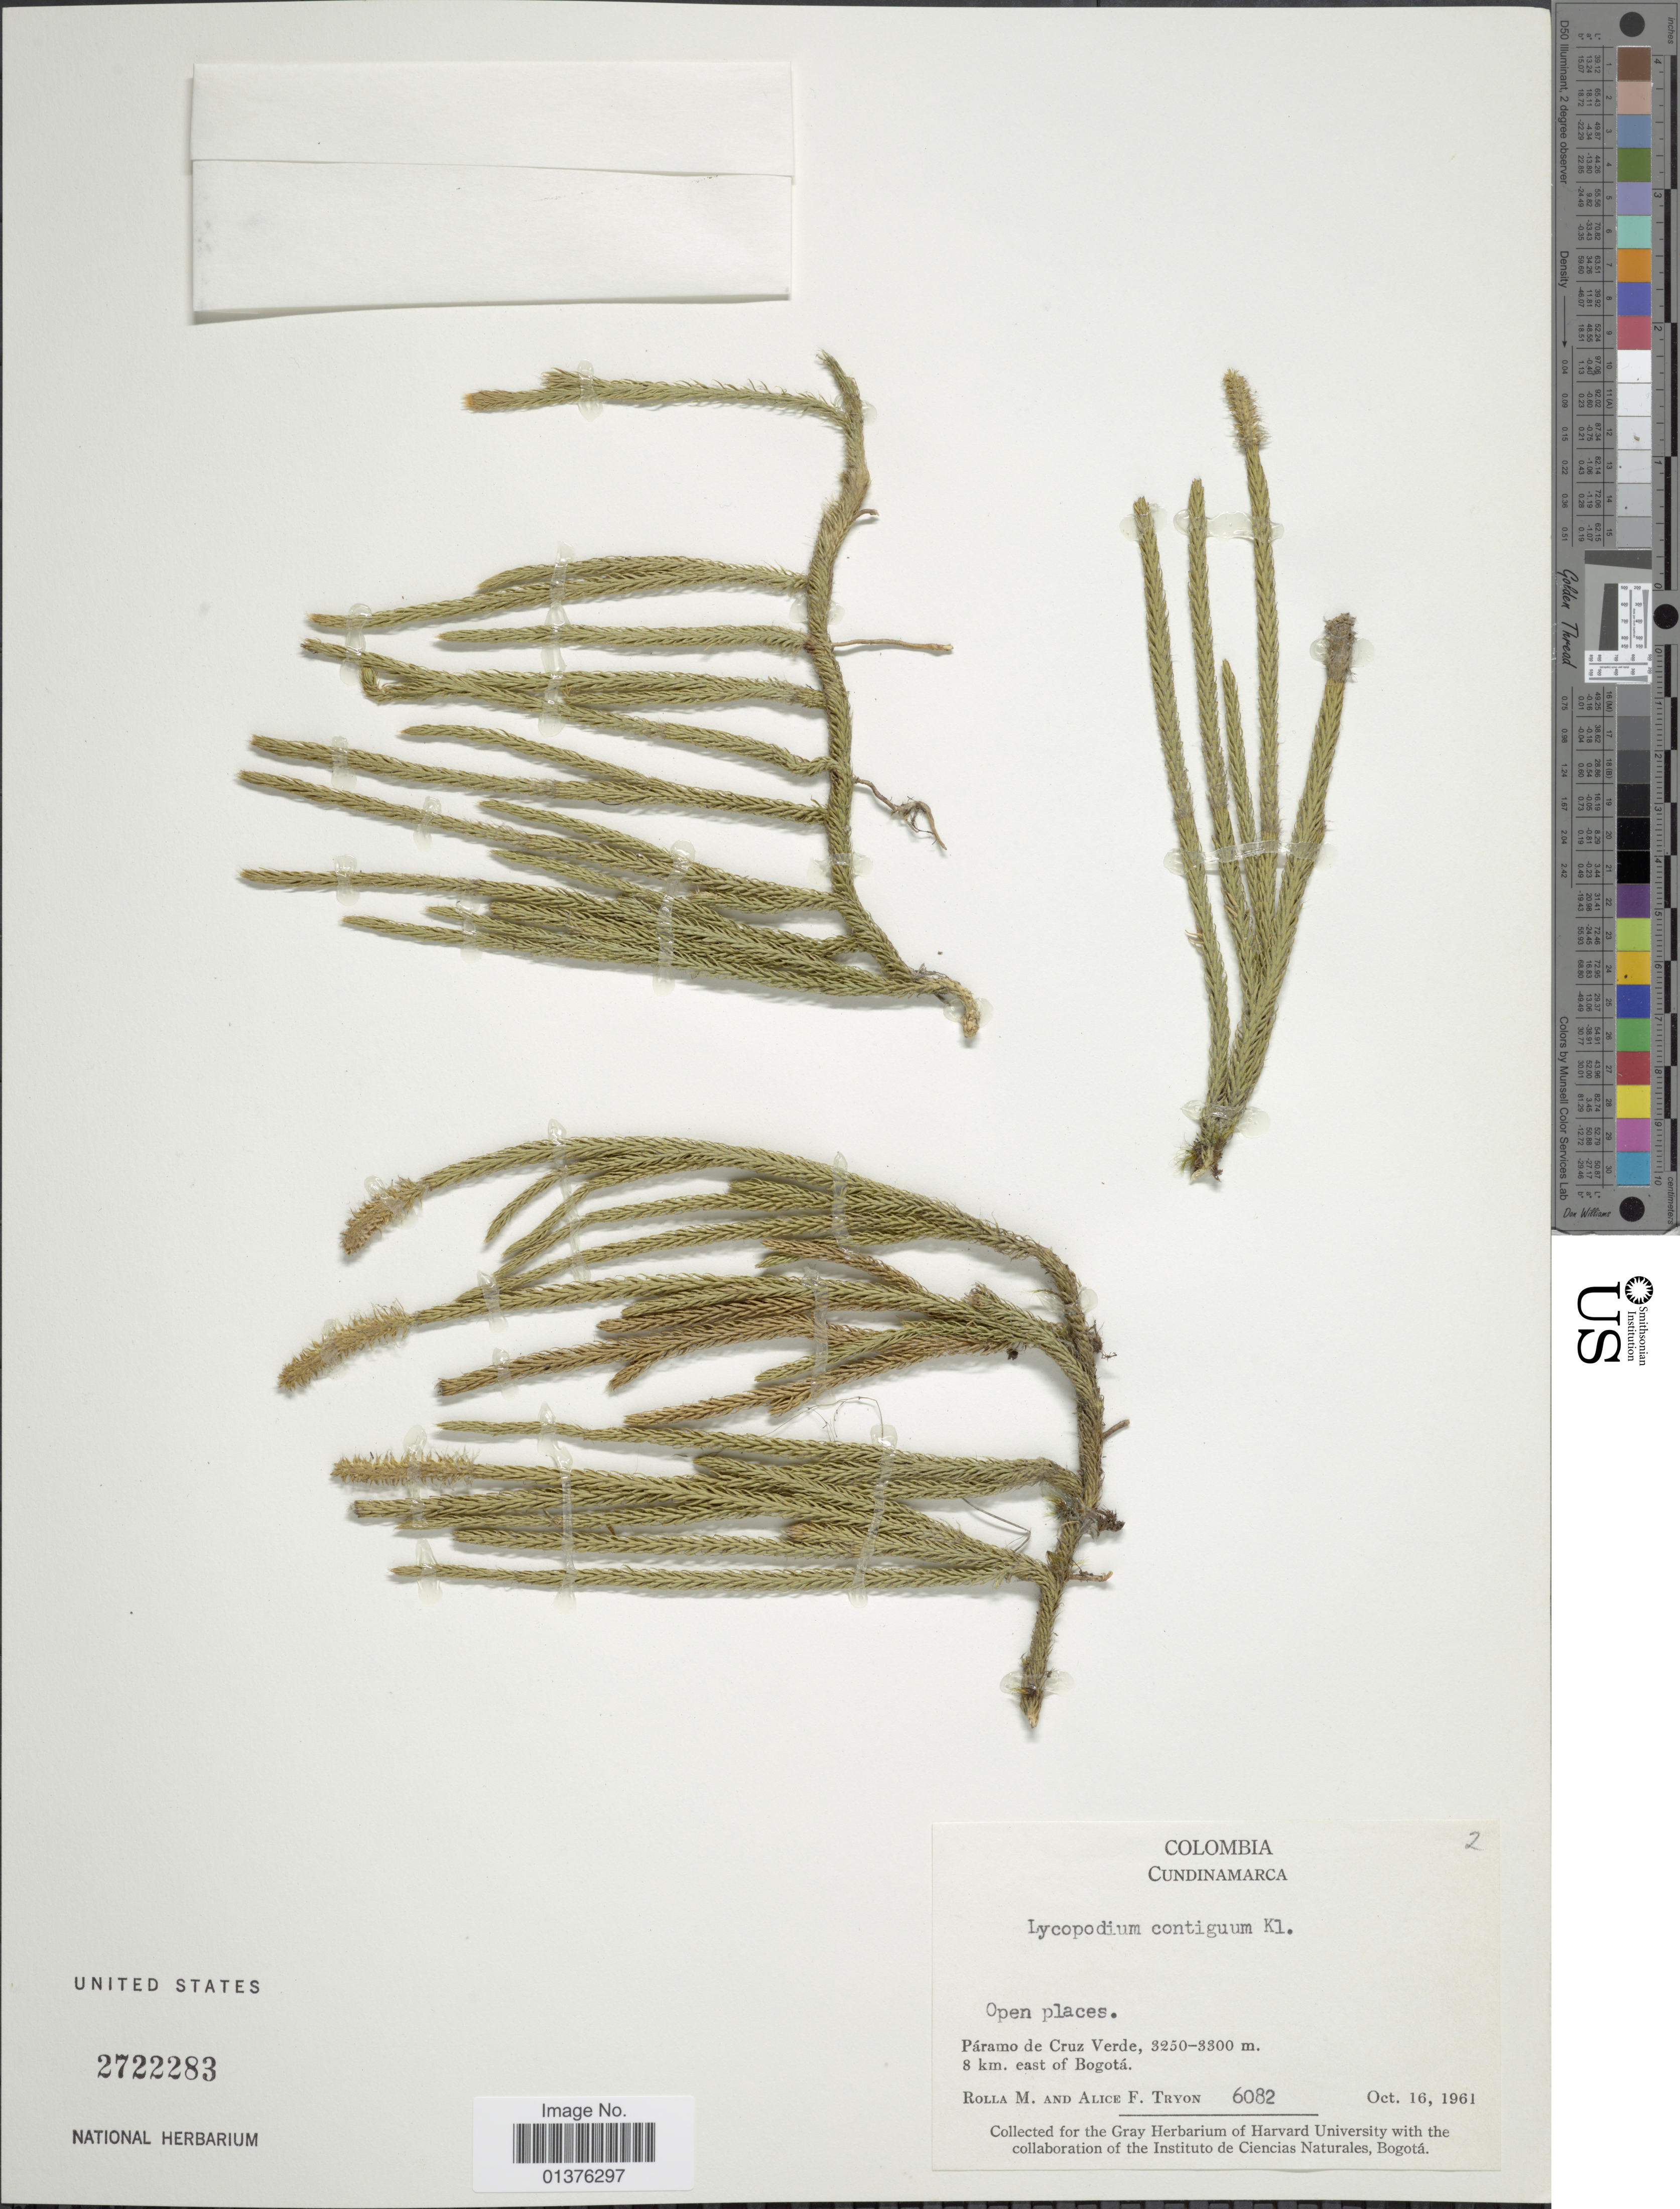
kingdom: Plantae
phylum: Tracheophyta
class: Lycopodiopsida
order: Lycopodiales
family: Lycopodiaceae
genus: Lycopodium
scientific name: Lycopodium clavatum subsp. contiguum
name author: (Klotzsch) B. Øllg.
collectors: M. Rolla & A. F. Tryon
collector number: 6082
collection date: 1961-10-16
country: Colombia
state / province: Cundinamarca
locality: Páramo de Cruz Verde, 8km east of Bogota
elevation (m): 3250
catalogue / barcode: US 2722283